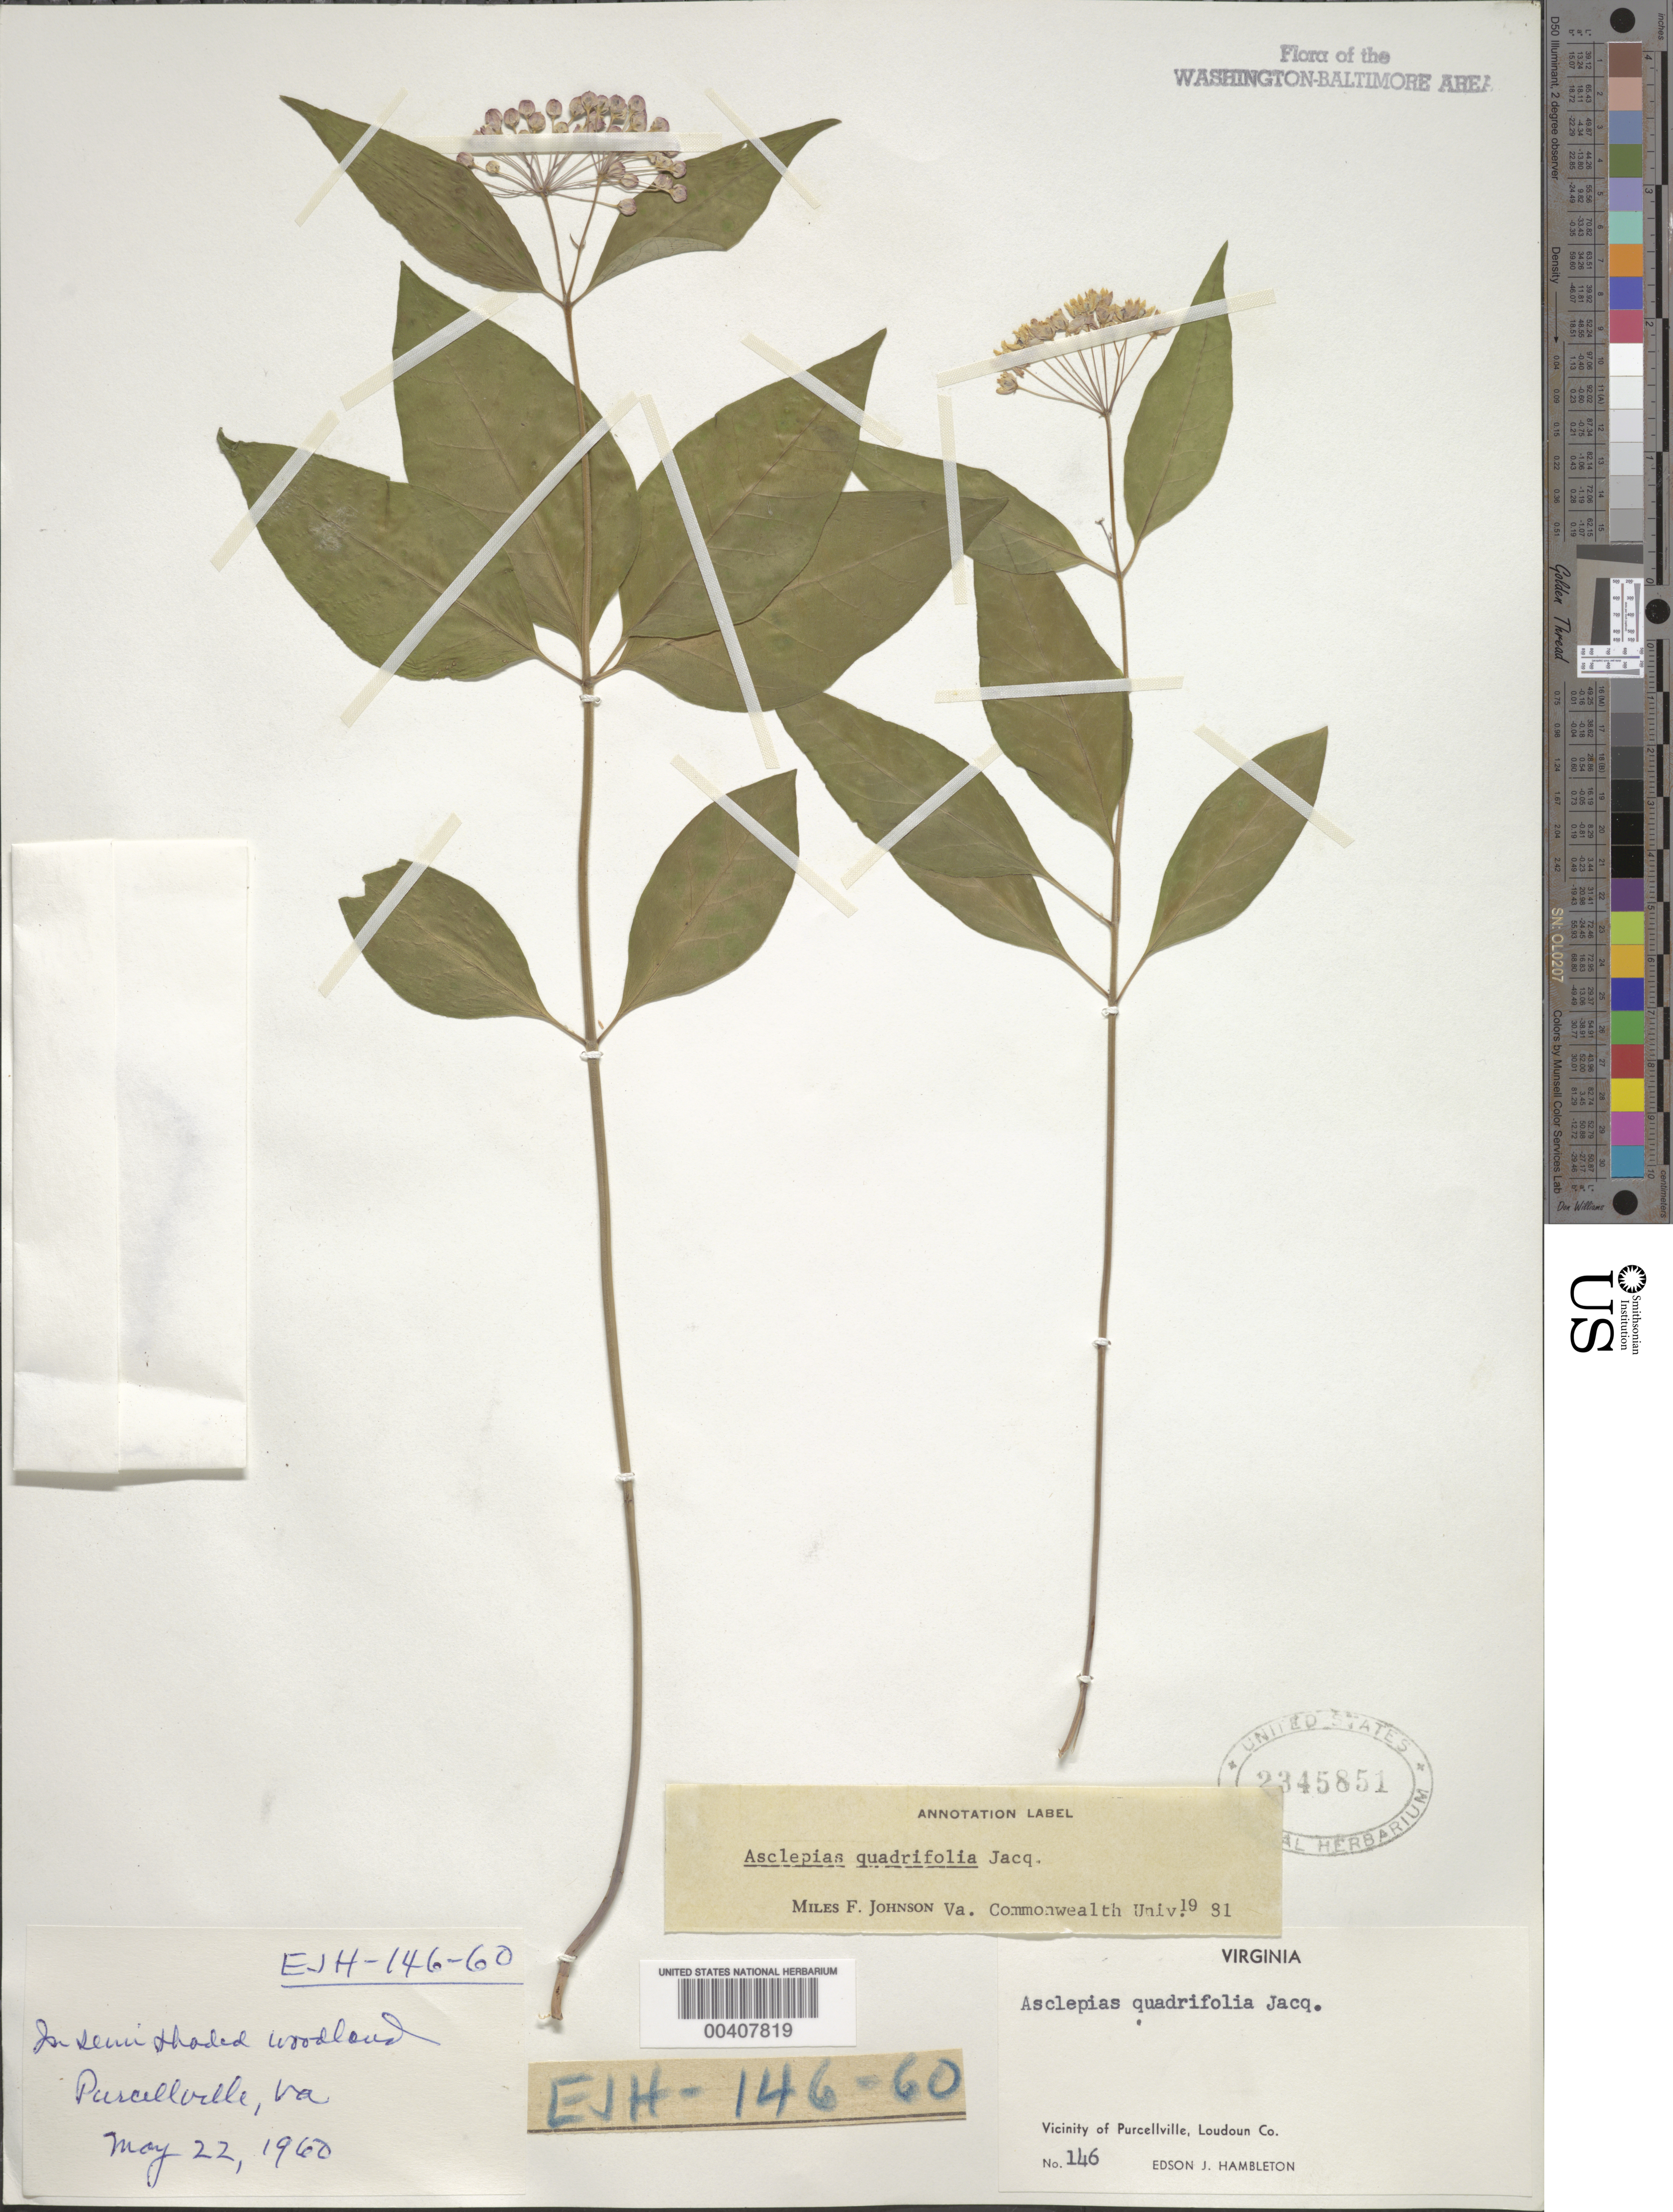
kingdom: Plantae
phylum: Tracheophyta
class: Magnoliopsida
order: Gentianales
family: Apocynaceae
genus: Asclepias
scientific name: Asclepias quadrifolia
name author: Jacq.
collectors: E. Hambleton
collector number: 146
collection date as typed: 22 May 1960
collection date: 1960-05-22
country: United States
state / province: Virginia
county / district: Loudoun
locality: Purcellville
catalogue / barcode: US 2345851